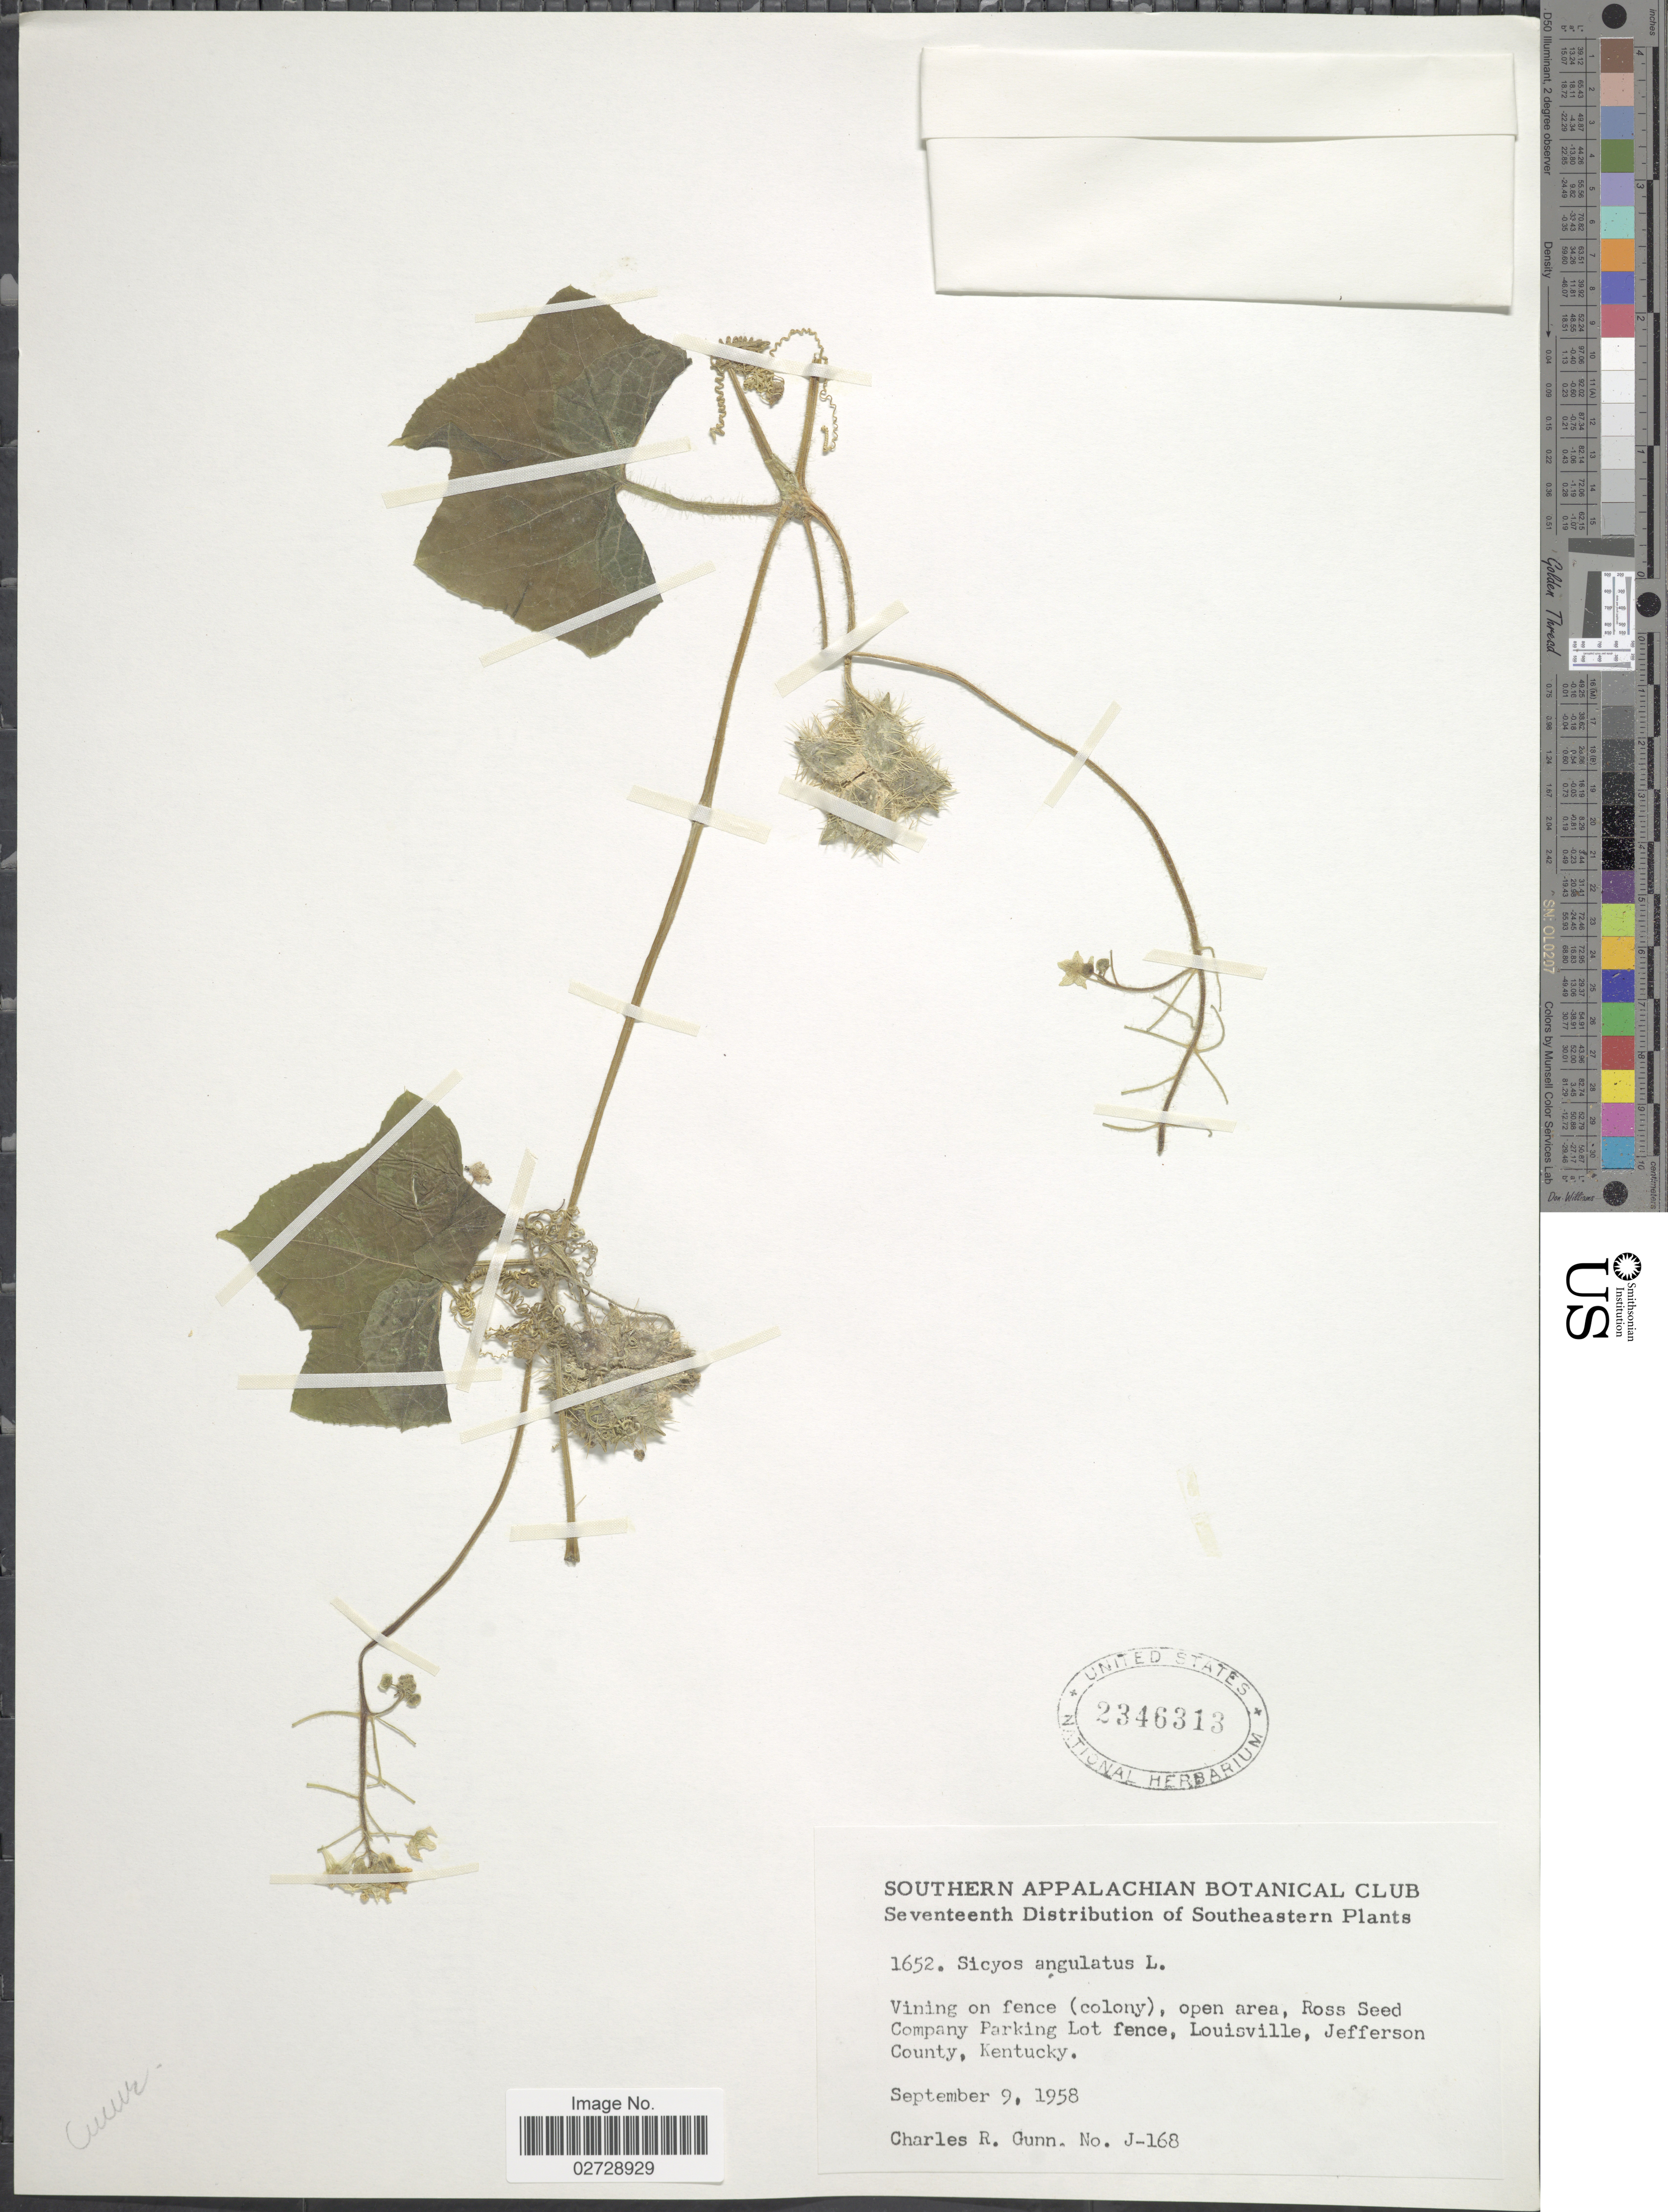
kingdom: Plantae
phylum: Tracheophyta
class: Magnoliopsida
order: Cucurbitales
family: Cucurbitaceae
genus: Sicyos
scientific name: Sicyos angulatus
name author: L.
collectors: C. R. Gunn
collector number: J-168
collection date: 1958-09-09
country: United States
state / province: Kentucky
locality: Seventeenth of Southeastern, Vining on fence (colony), open area, Ross Seed Company Parking Lot fence, Louisville, Jefferson County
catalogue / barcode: US 2346313